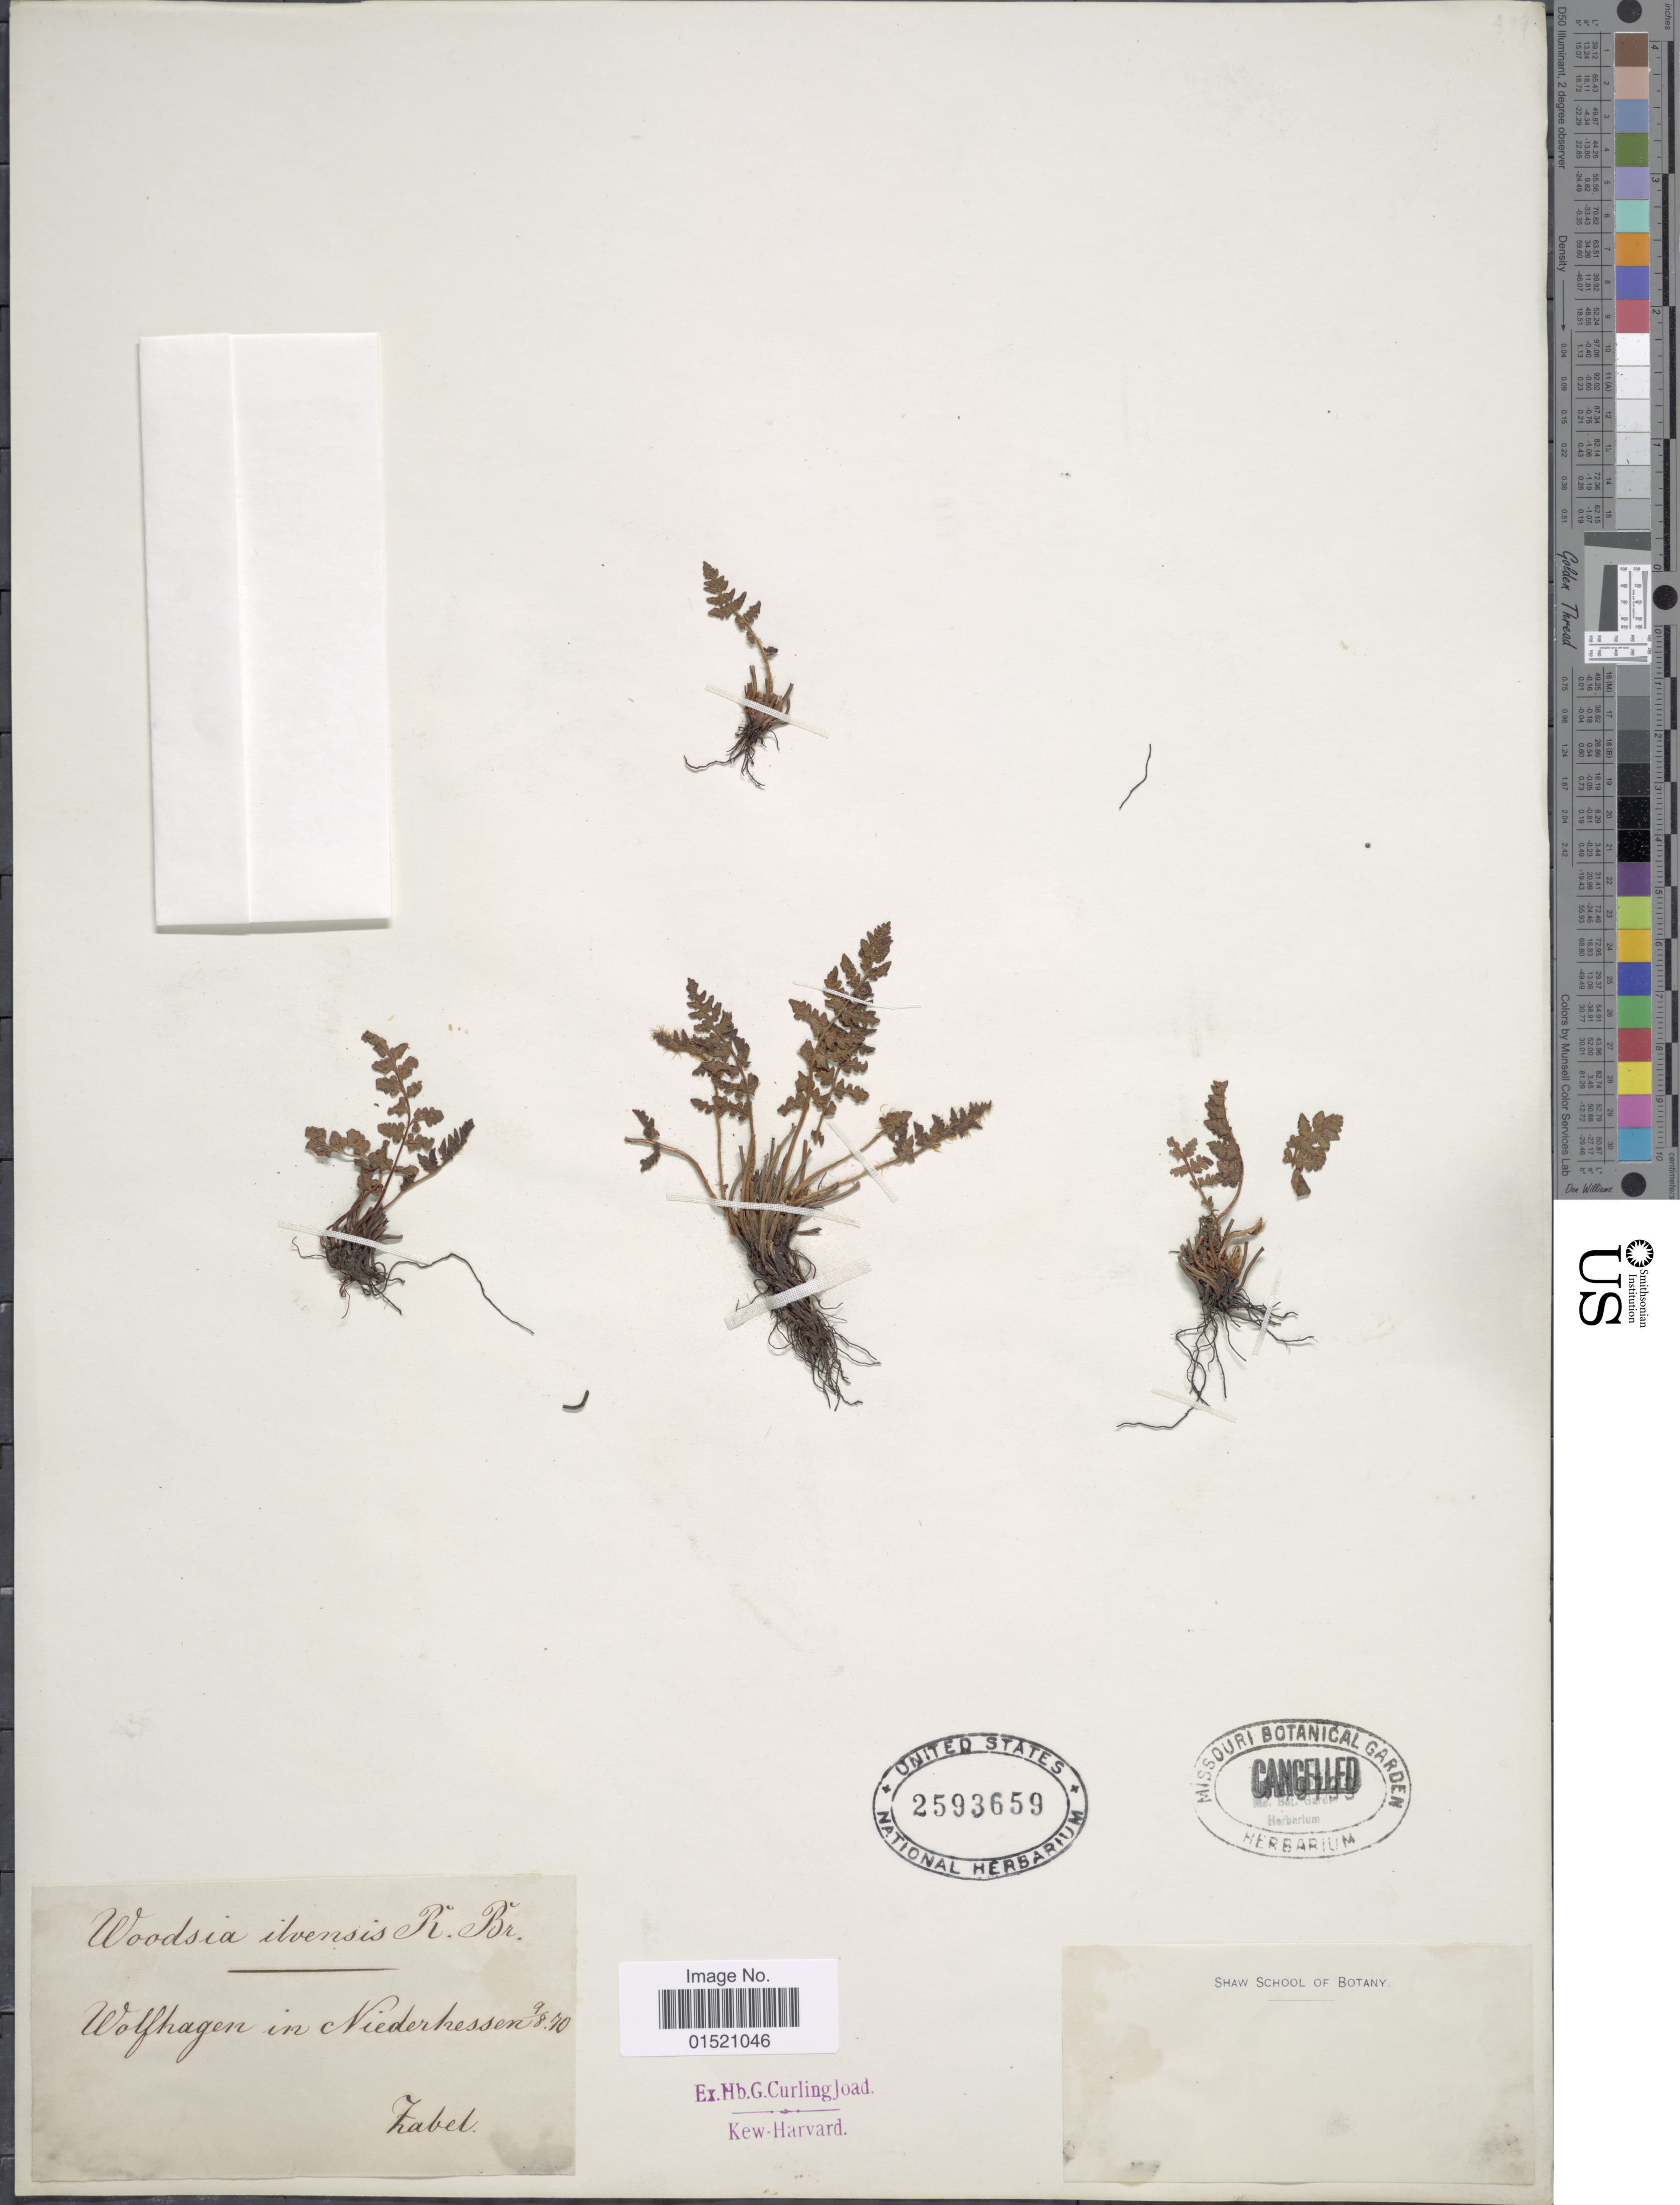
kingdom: Plantae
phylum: Tracheophyta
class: Polypodiopsida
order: Polypodiales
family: Woodsiaceae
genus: Woodsia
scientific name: Woodsia ilvensis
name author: (L.) R. Br.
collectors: H. Zabel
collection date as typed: Transcribed d/m/y: 9/8/70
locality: Wolfhagen in Niederhessen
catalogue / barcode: US 2593659